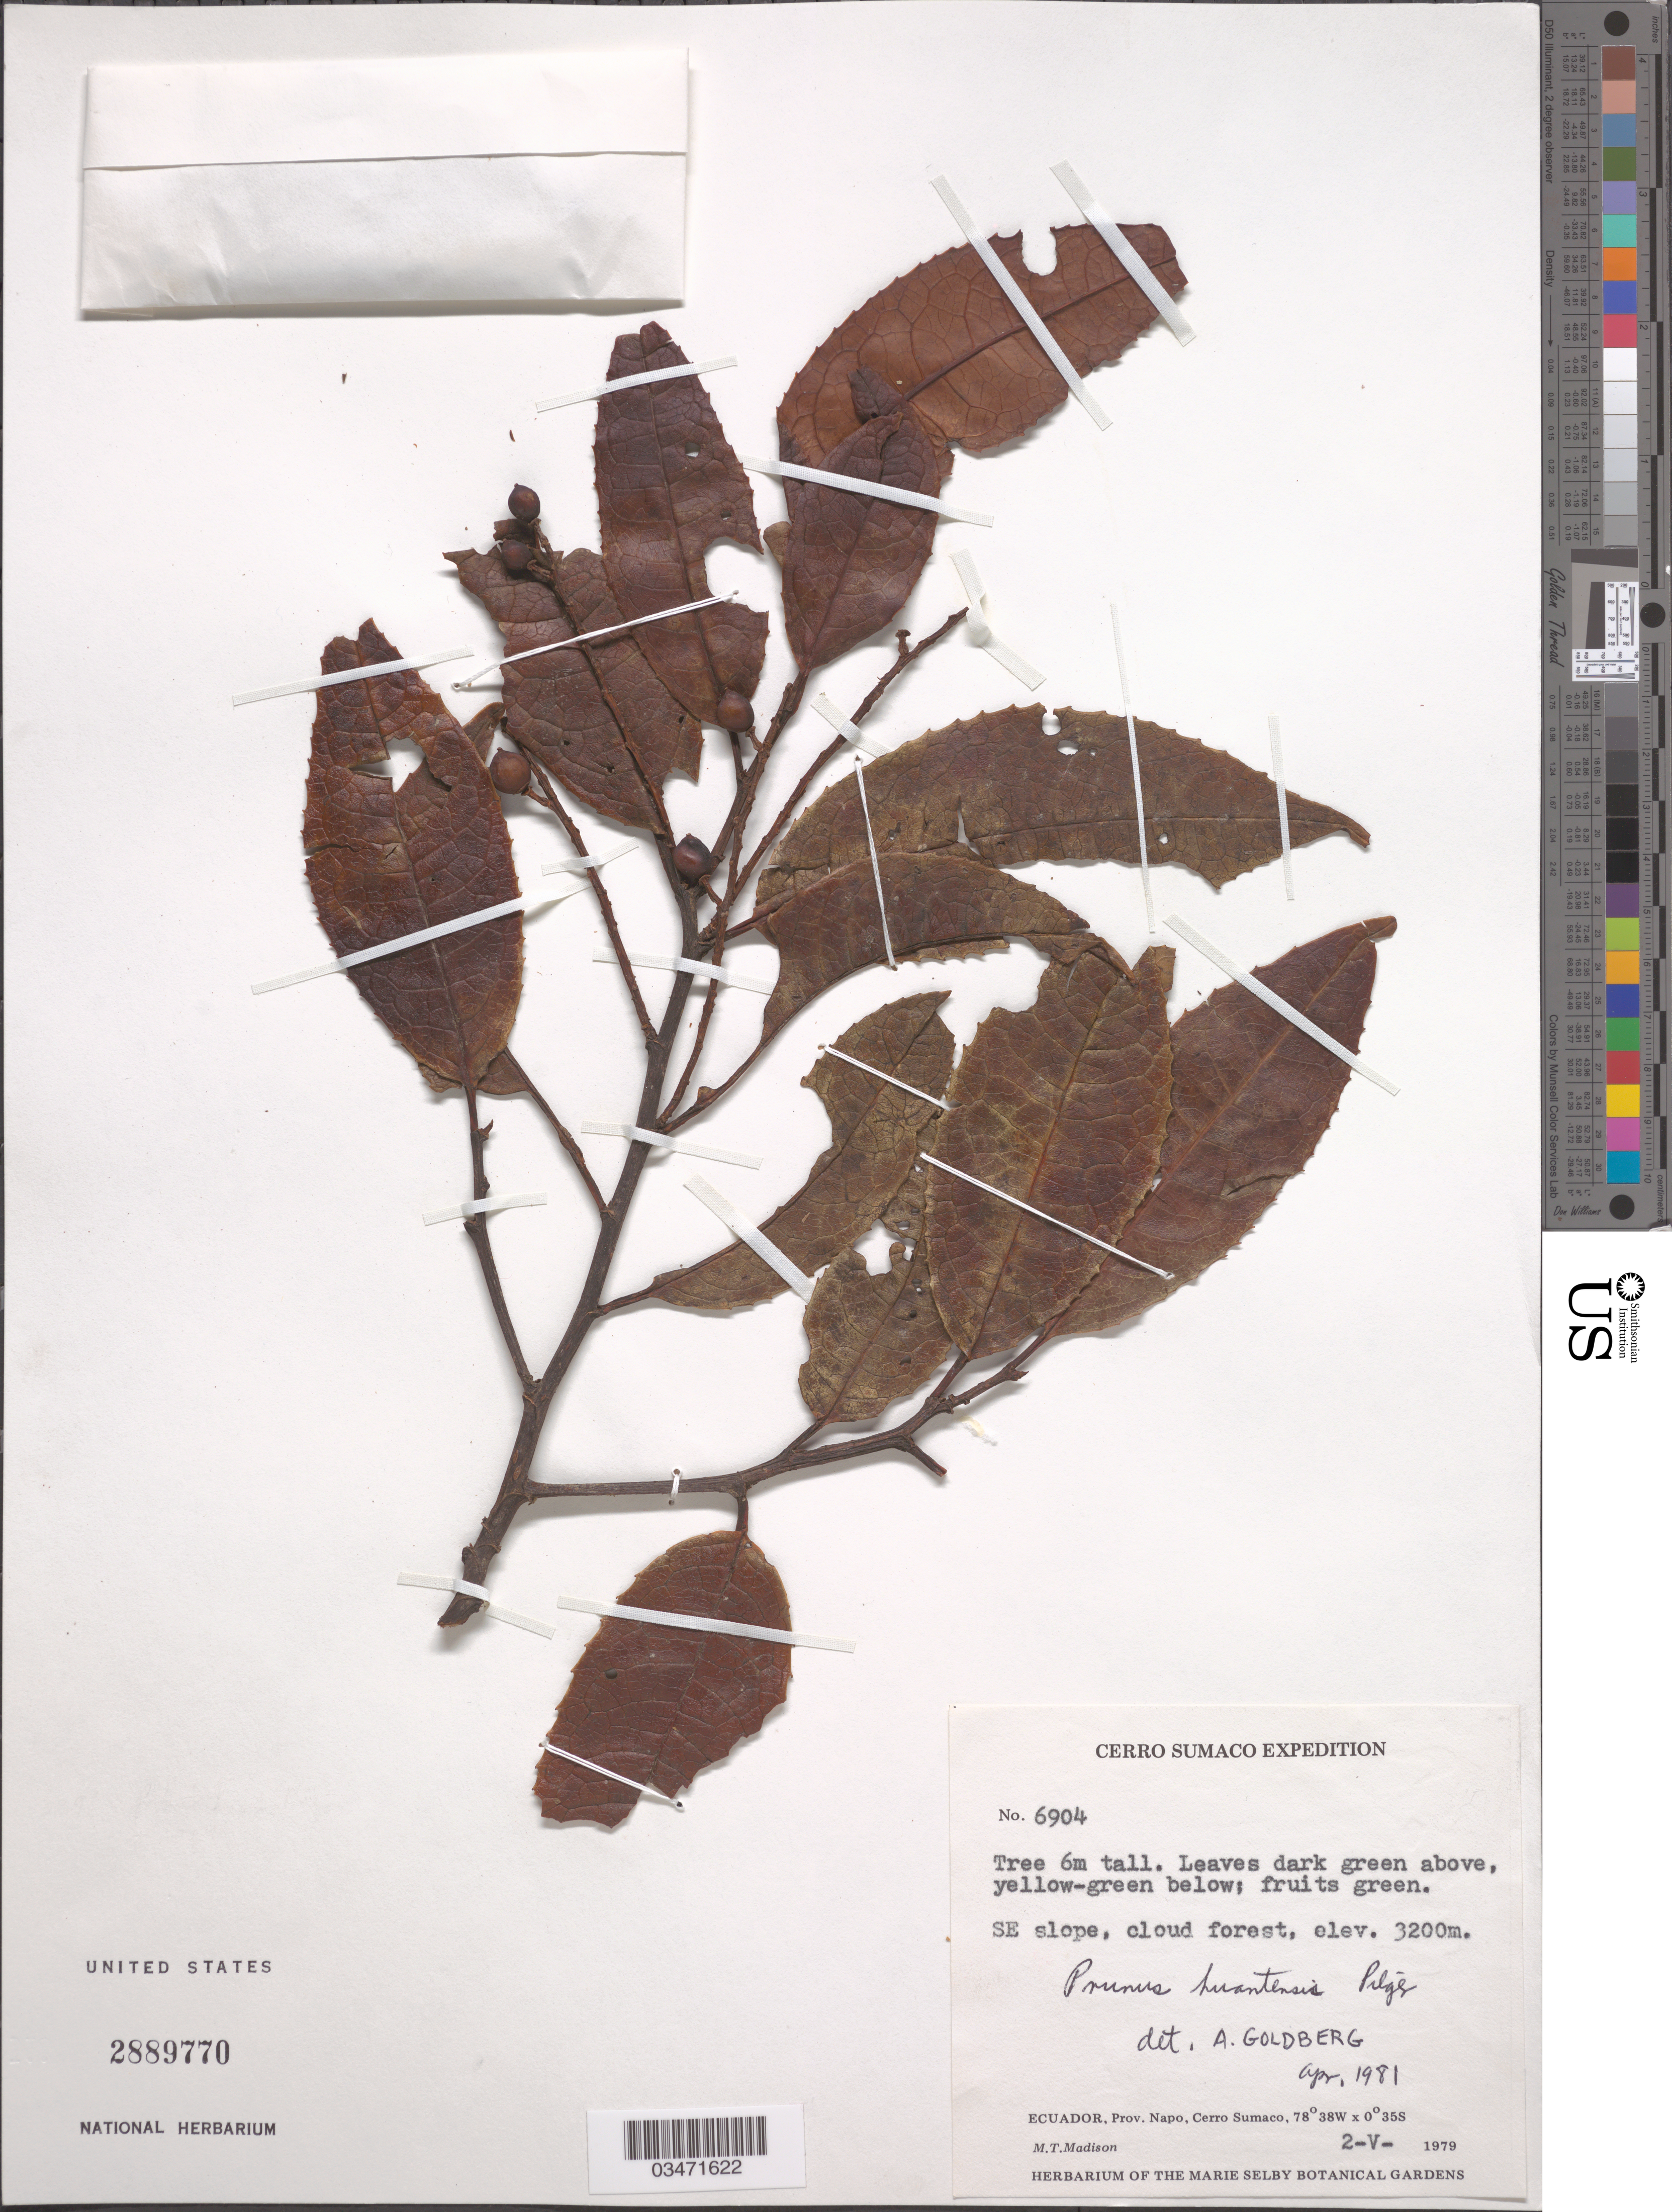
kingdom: Plantae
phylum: Tracheophyta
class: Magnoliopsida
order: Rosales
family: Rosaceae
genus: Prunus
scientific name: Prunus huantensis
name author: Pilg.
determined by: Goldberg, Aaron, (US), NMNH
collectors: M. T. Madison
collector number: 6904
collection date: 1979-05-02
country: Ecuador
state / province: Napo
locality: Cerro Sumaco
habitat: SE slope, cloud forest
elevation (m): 3200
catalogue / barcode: US 2889770